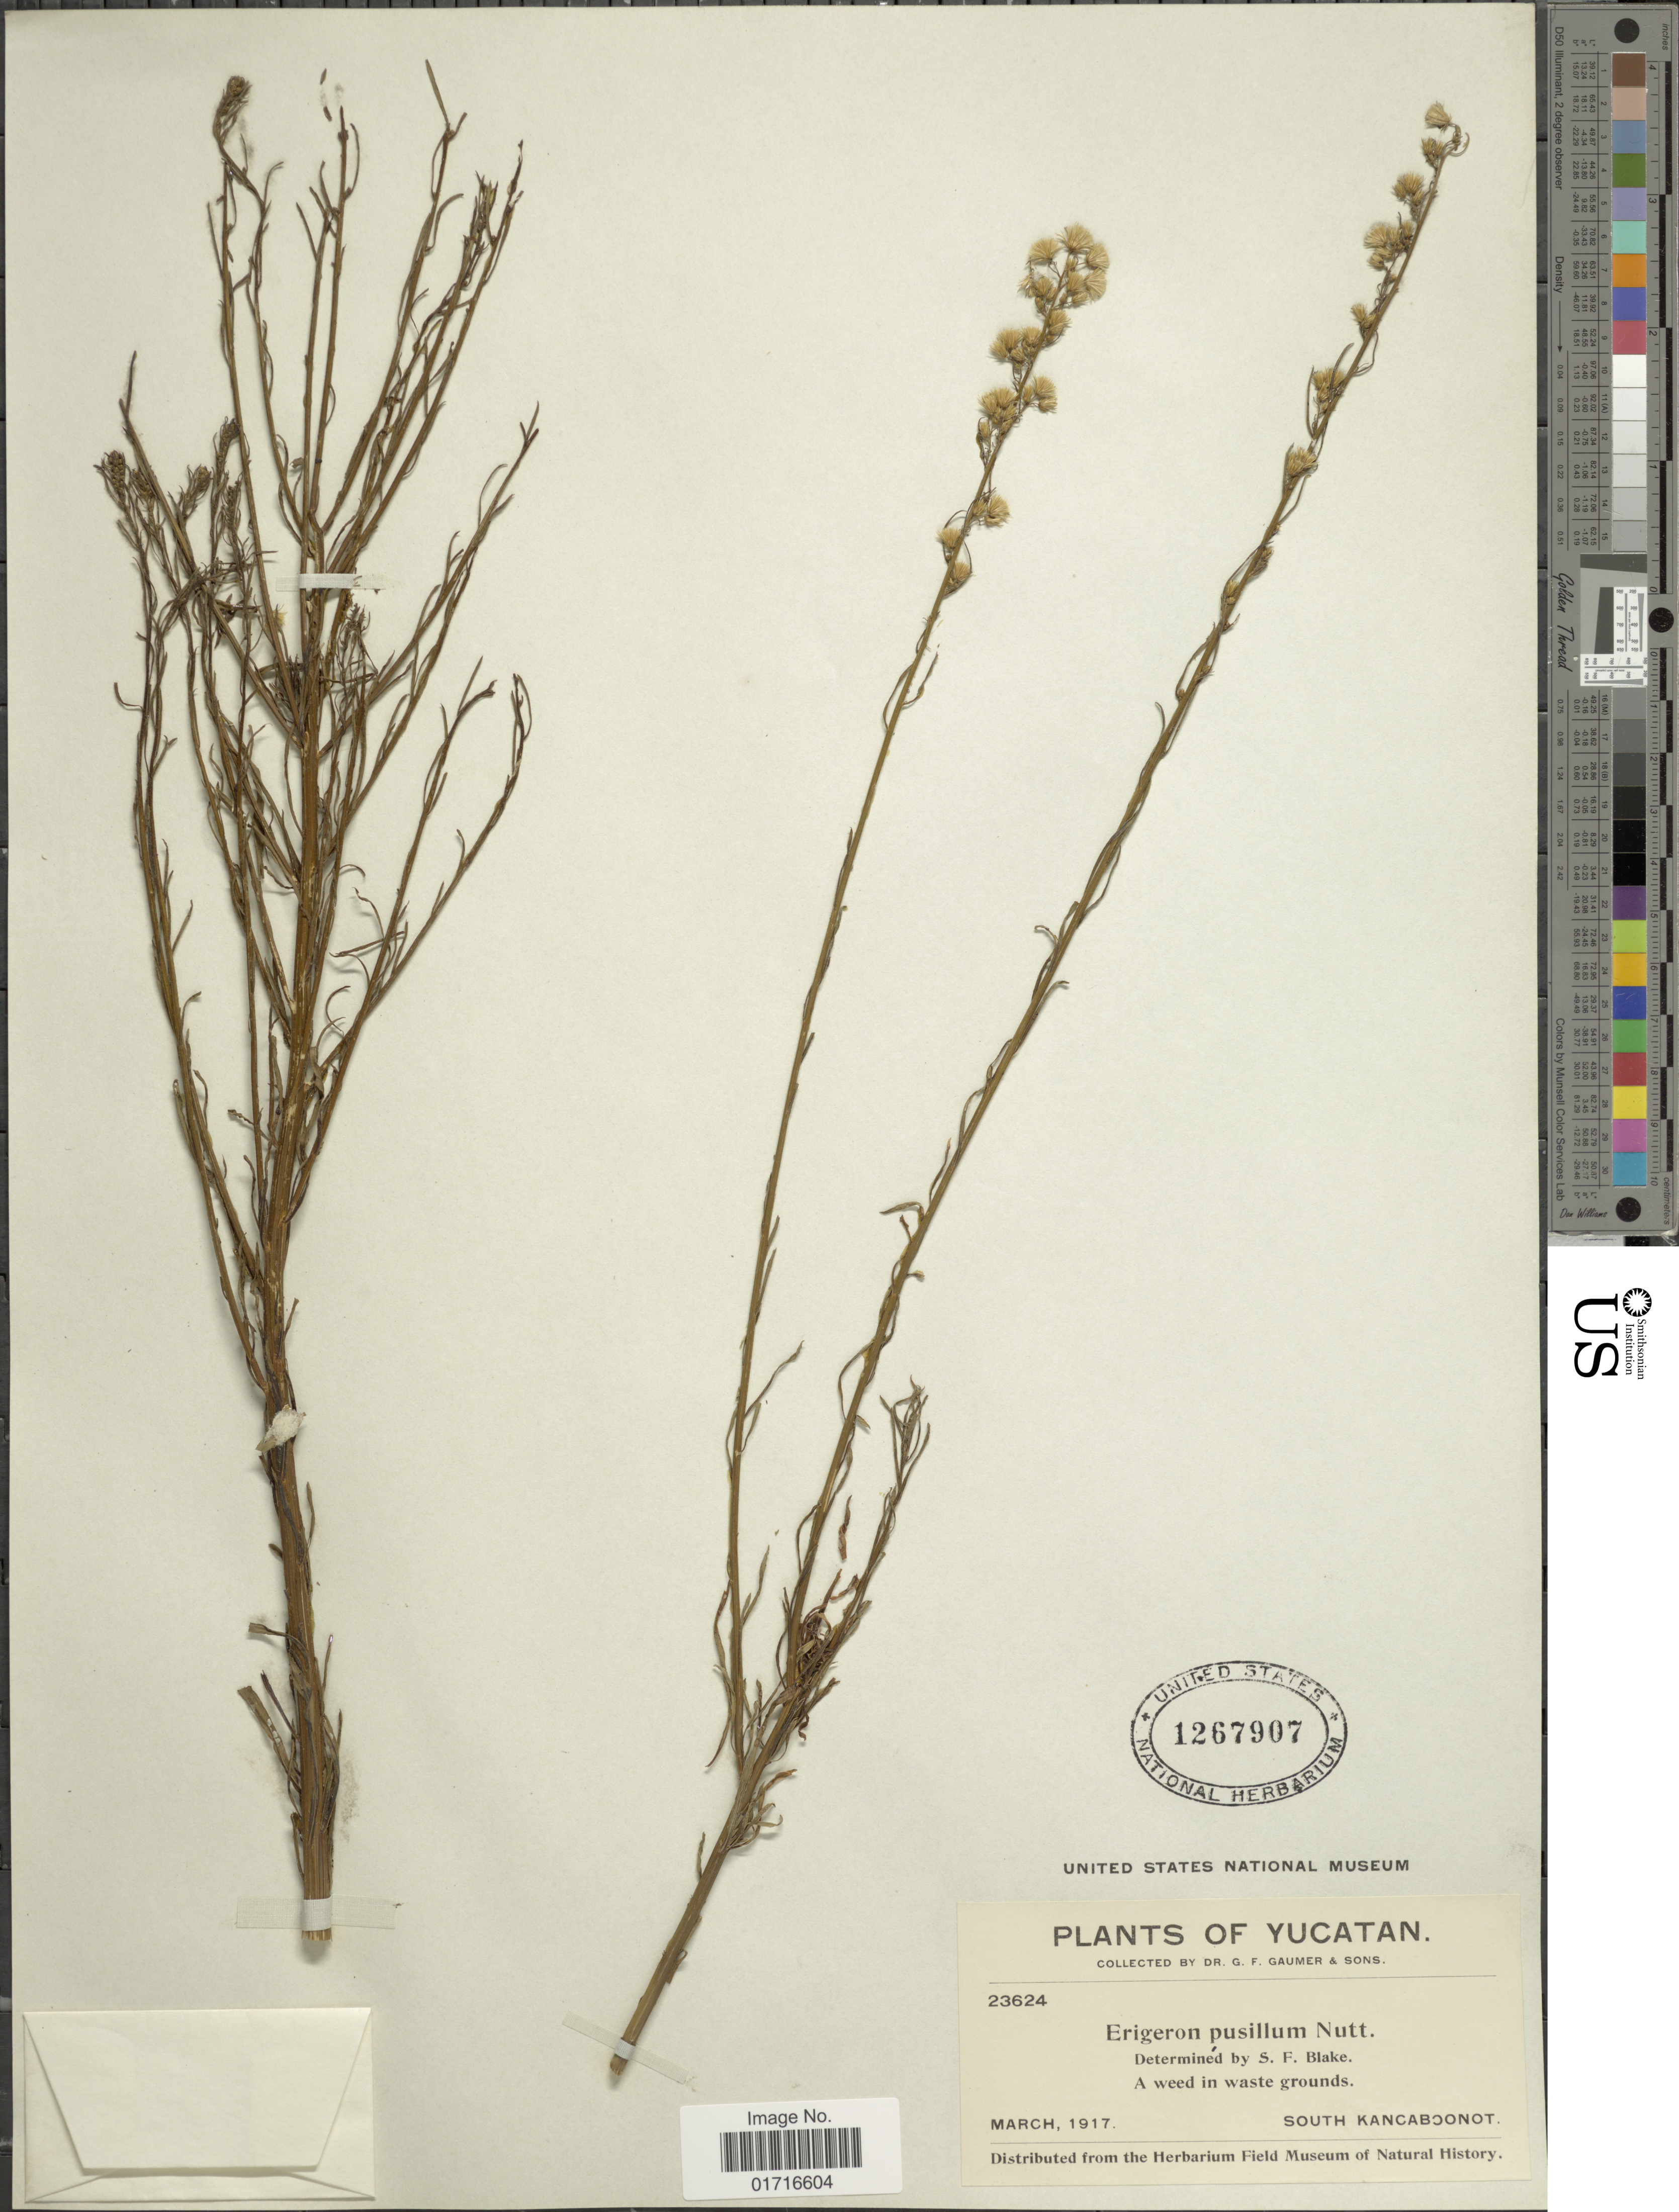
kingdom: Plantae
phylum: Tracheophyta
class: Magnoliopsida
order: Asterales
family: Asteraceae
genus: Conyza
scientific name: Conyza pusilla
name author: Houtt.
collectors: G. F. Gaumer & et al.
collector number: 23624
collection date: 1917-03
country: Mexico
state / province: Yucatán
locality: Yucatan, South Kancaboonot.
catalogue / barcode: US 1267907